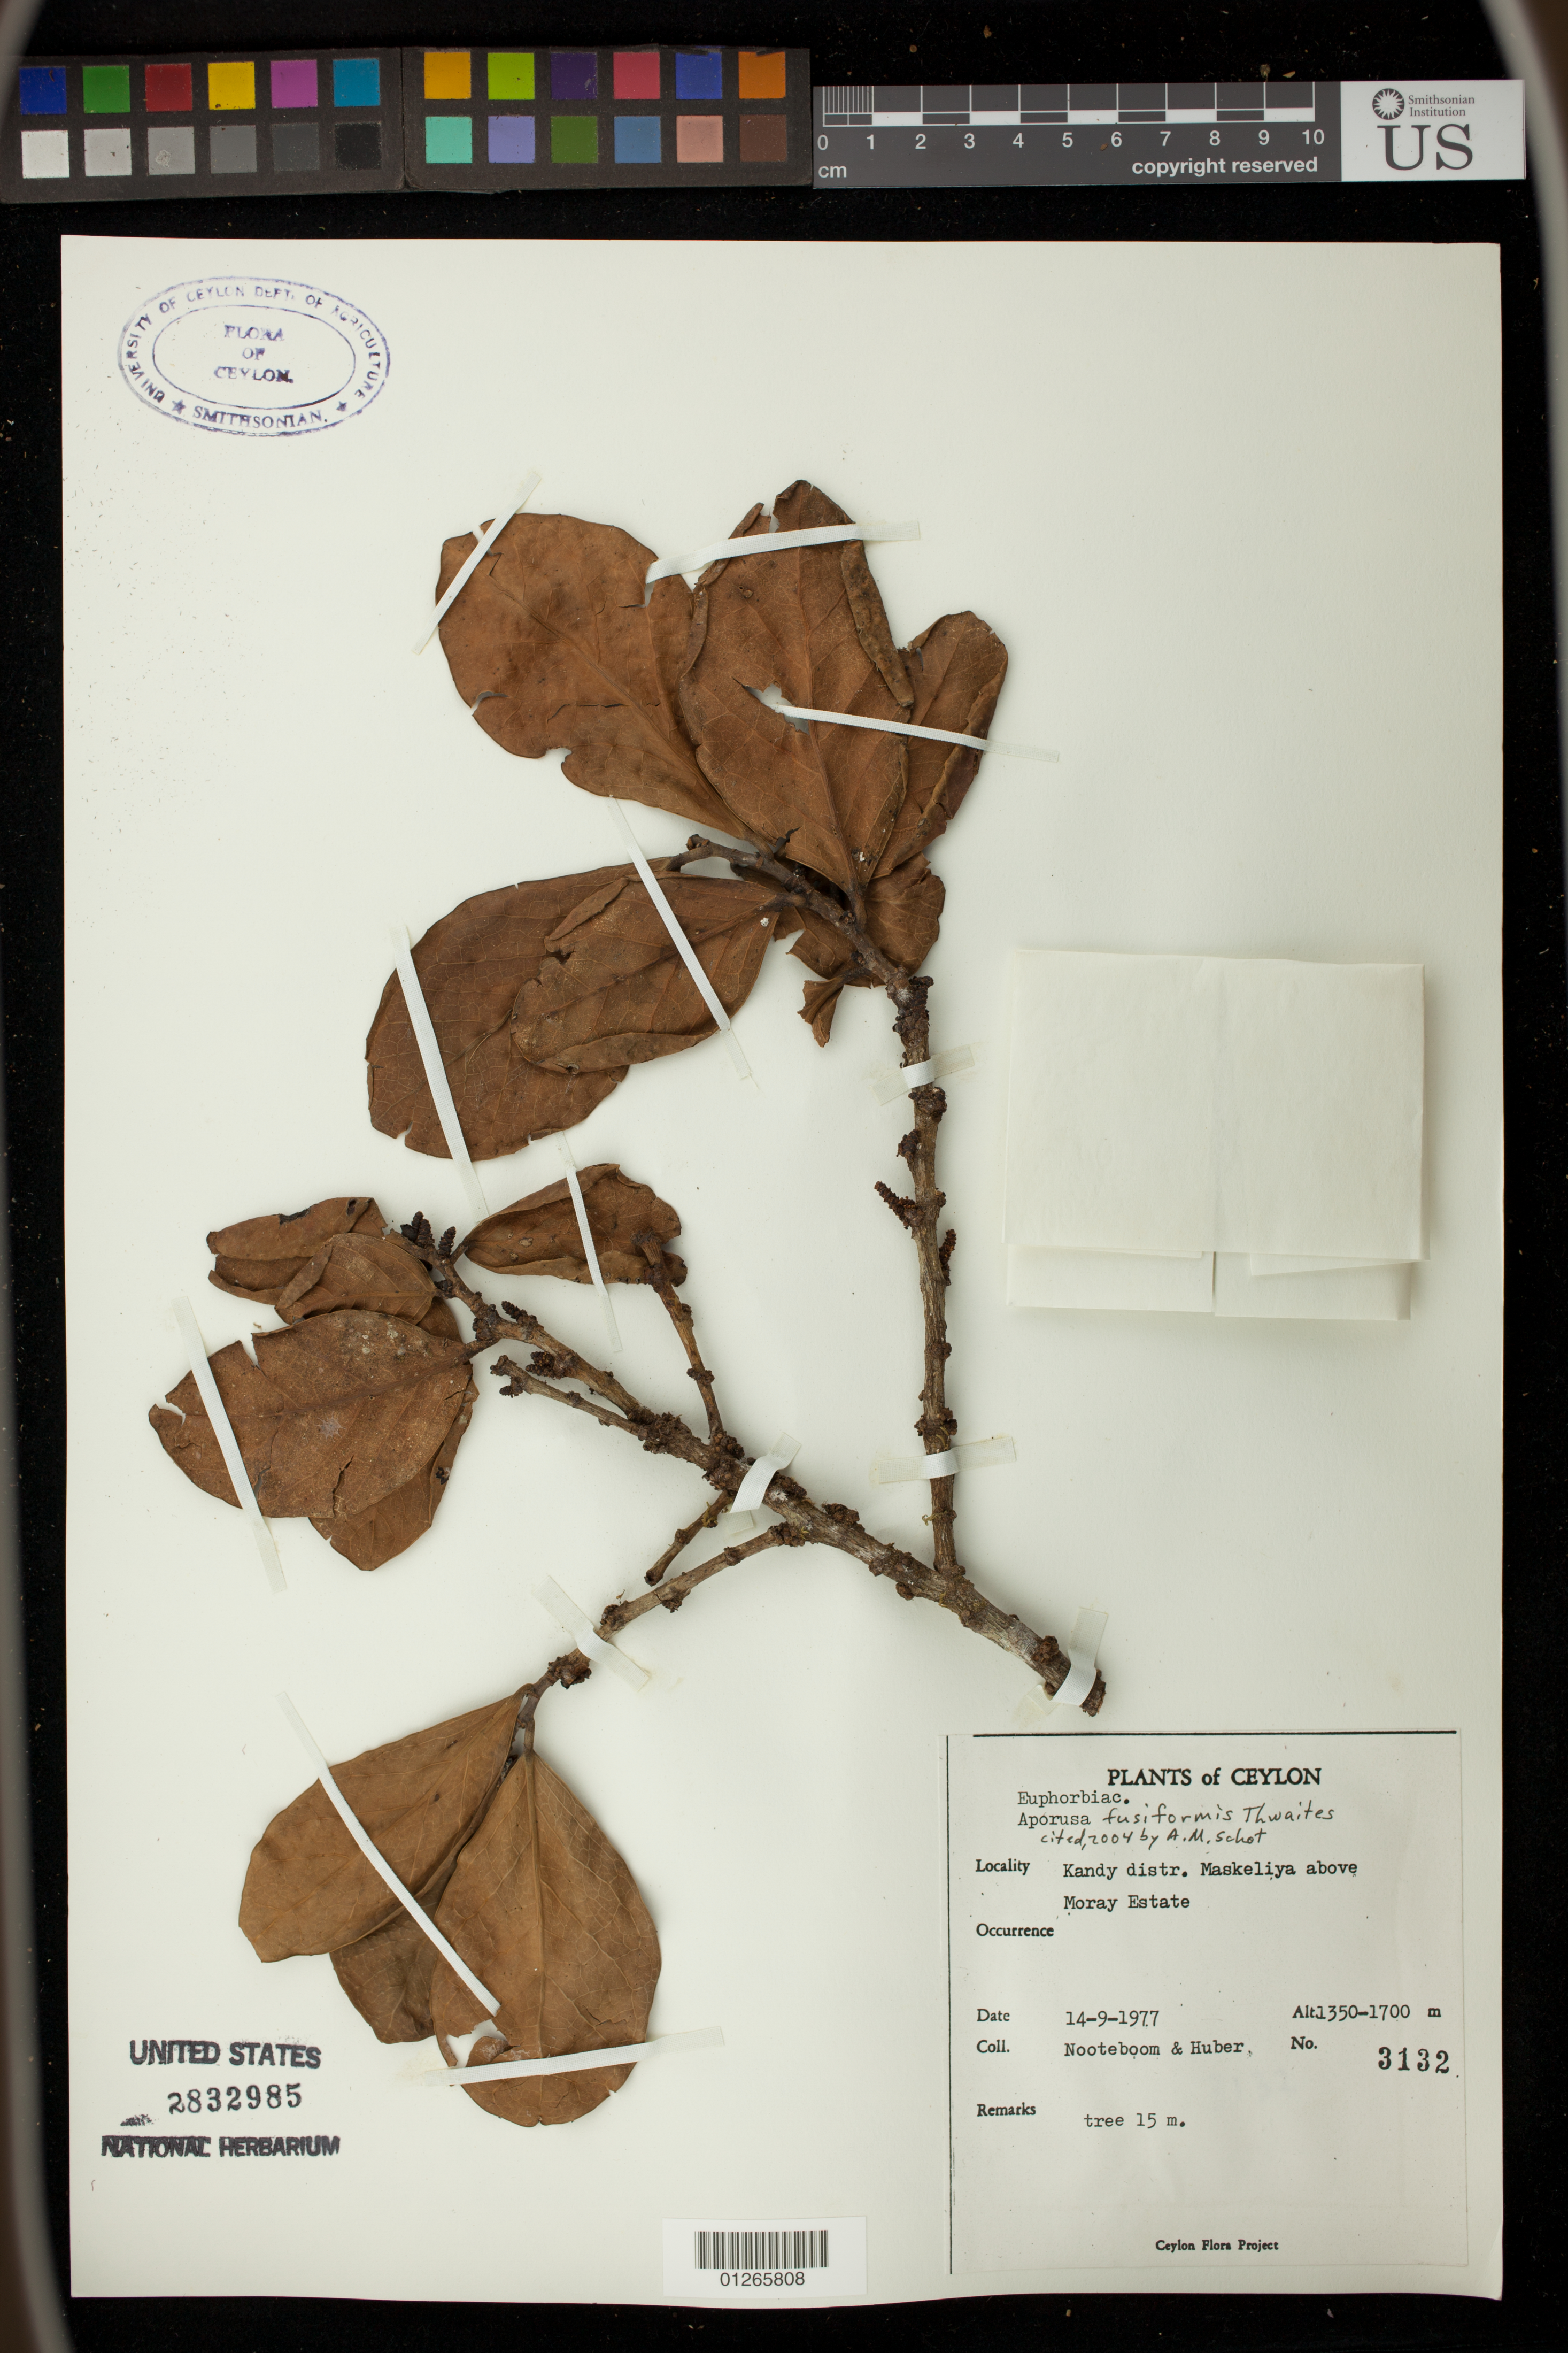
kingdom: Plantae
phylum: Tracheophyta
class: Magnoliopsida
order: Malpighiales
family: Phyllanthaceae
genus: Aporosa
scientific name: Aporosa fusiformis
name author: Thwaites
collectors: Nooteboom, -- & Huber, --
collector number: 3132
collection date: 1977-09-14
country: Sri Lanka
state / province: Central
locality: Kandy distr. Maskeliya above Moray Estate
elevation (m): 1350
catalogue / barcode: US 2832985